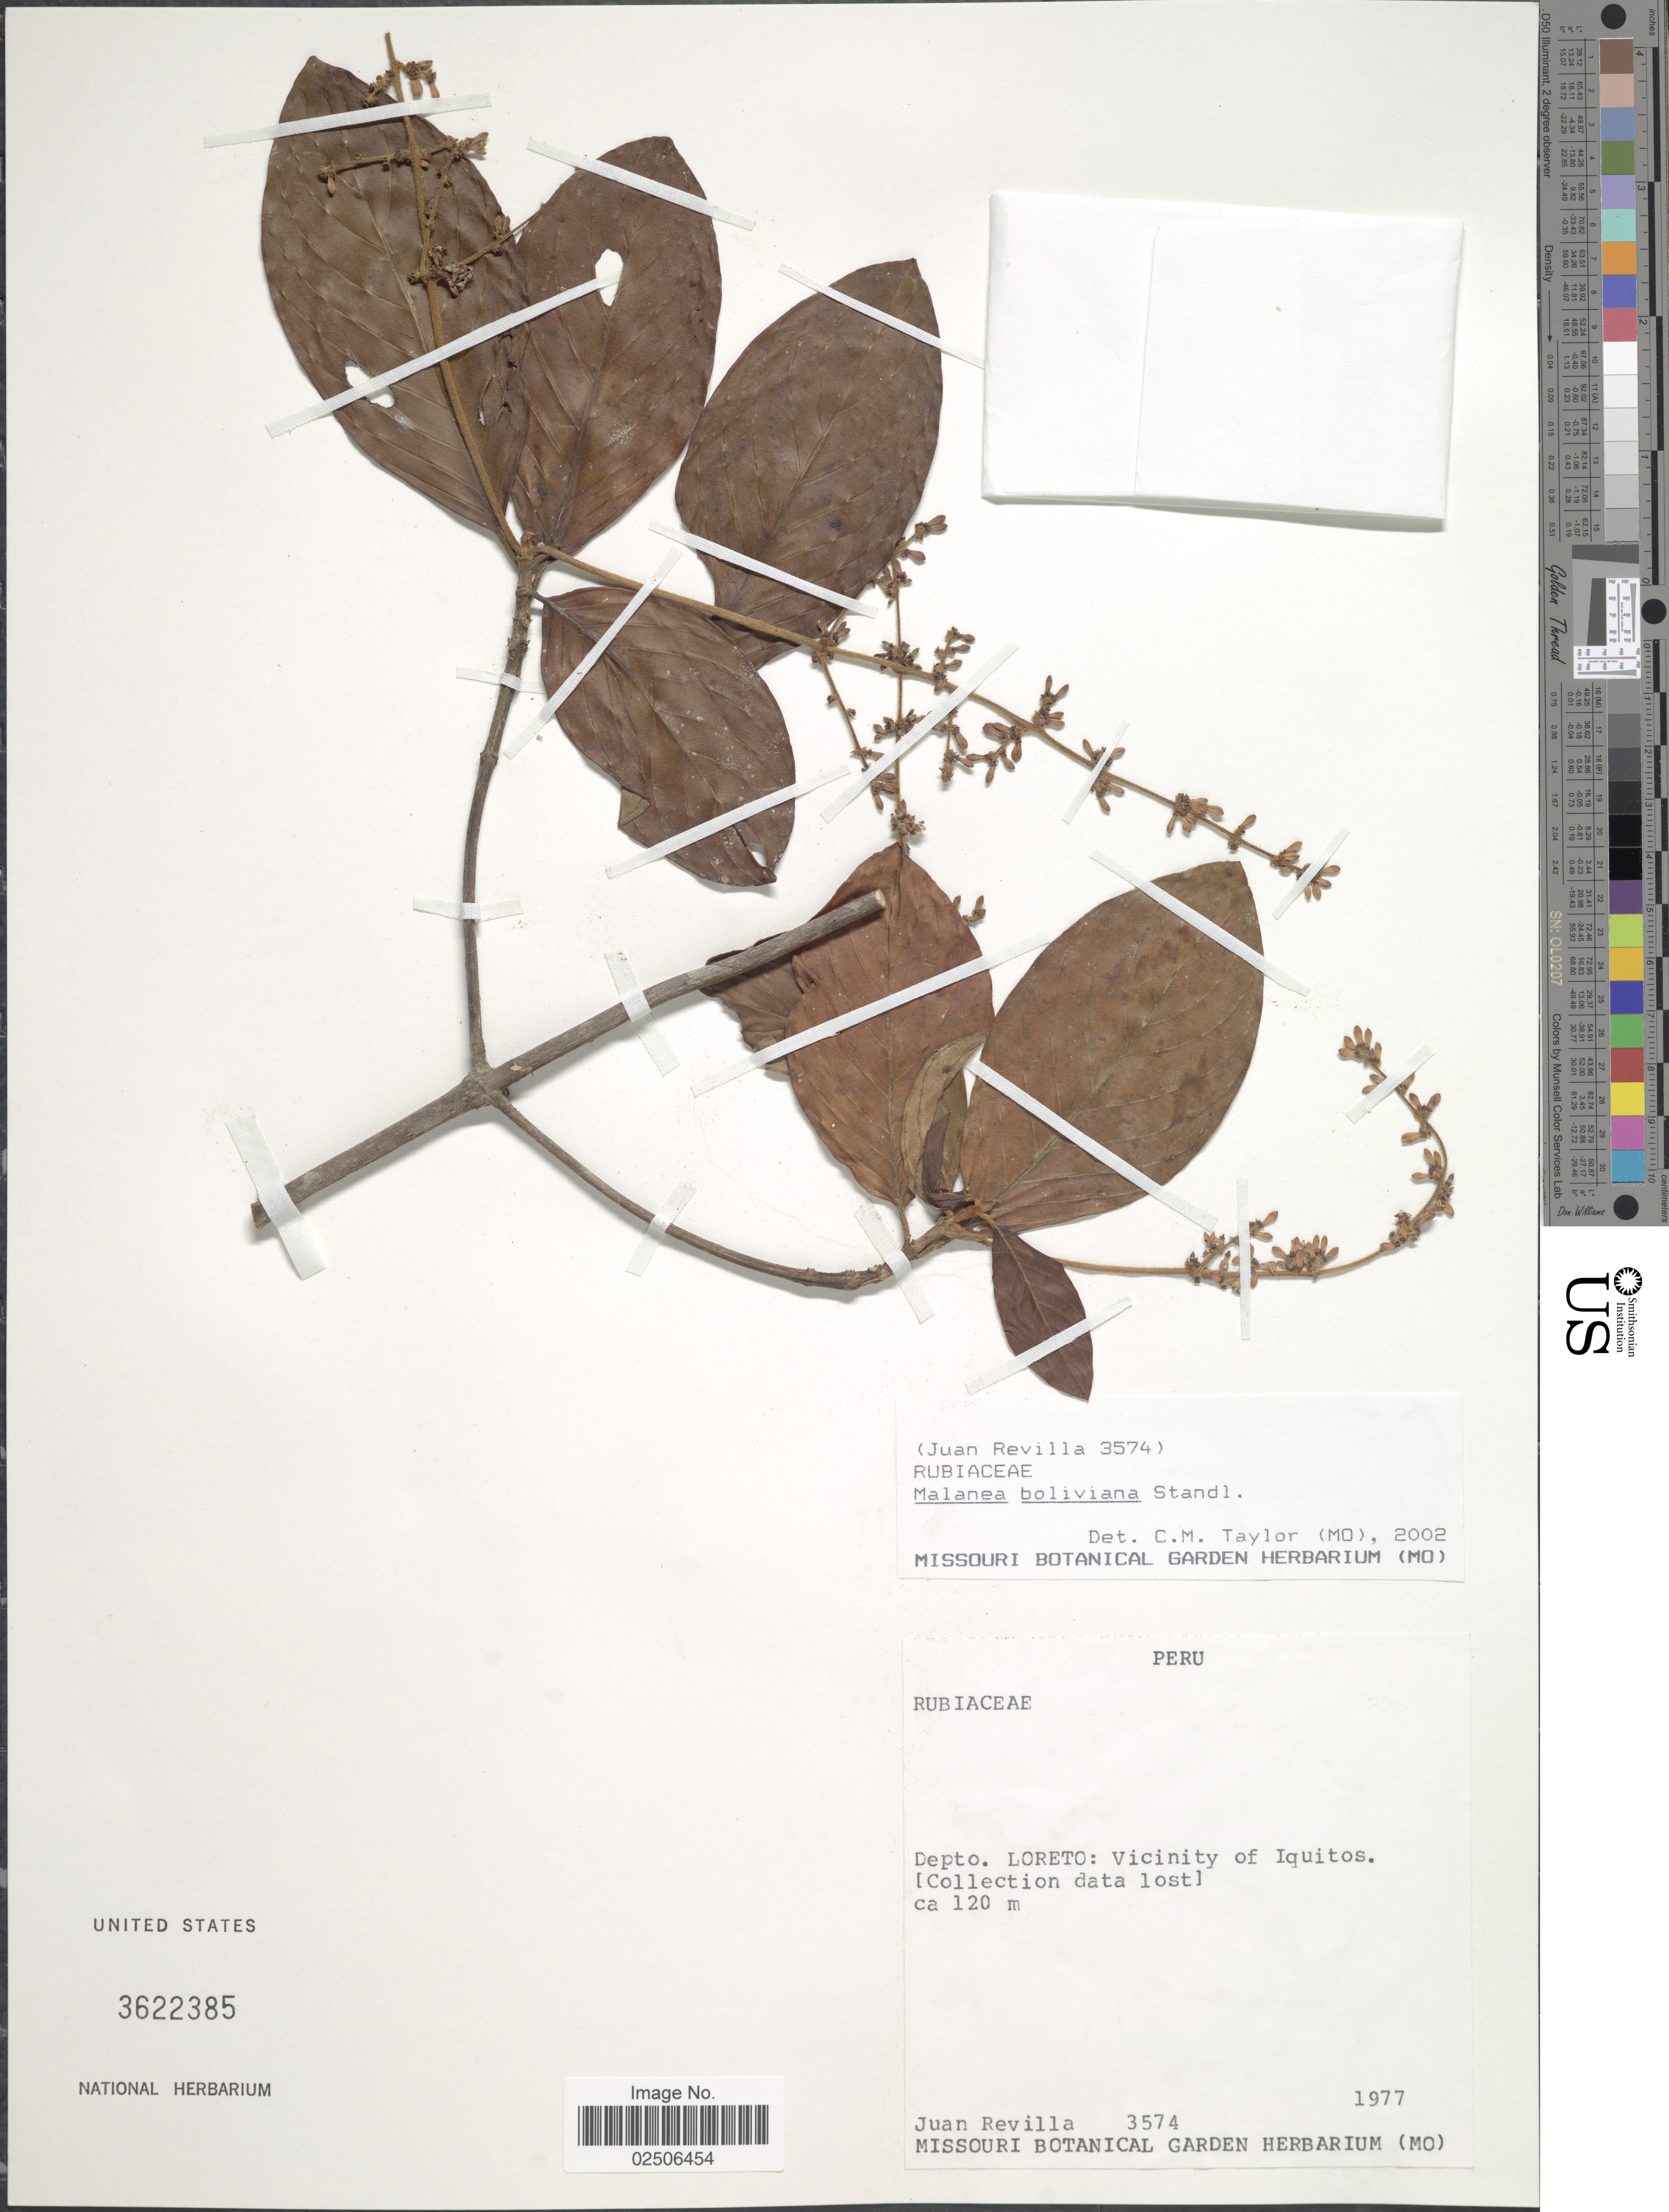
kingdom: Plantae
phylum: Tracheophyta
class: Magnoliopsida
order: Gentianales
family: Rubiaceae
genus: Malanea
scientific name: Malanea boliviana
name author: Standl.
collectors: J. Revilla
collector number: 3574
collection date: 1977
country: Peru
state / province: Loreto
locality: Vicinity of Iquitos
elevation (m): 120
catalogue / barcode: US 3622385